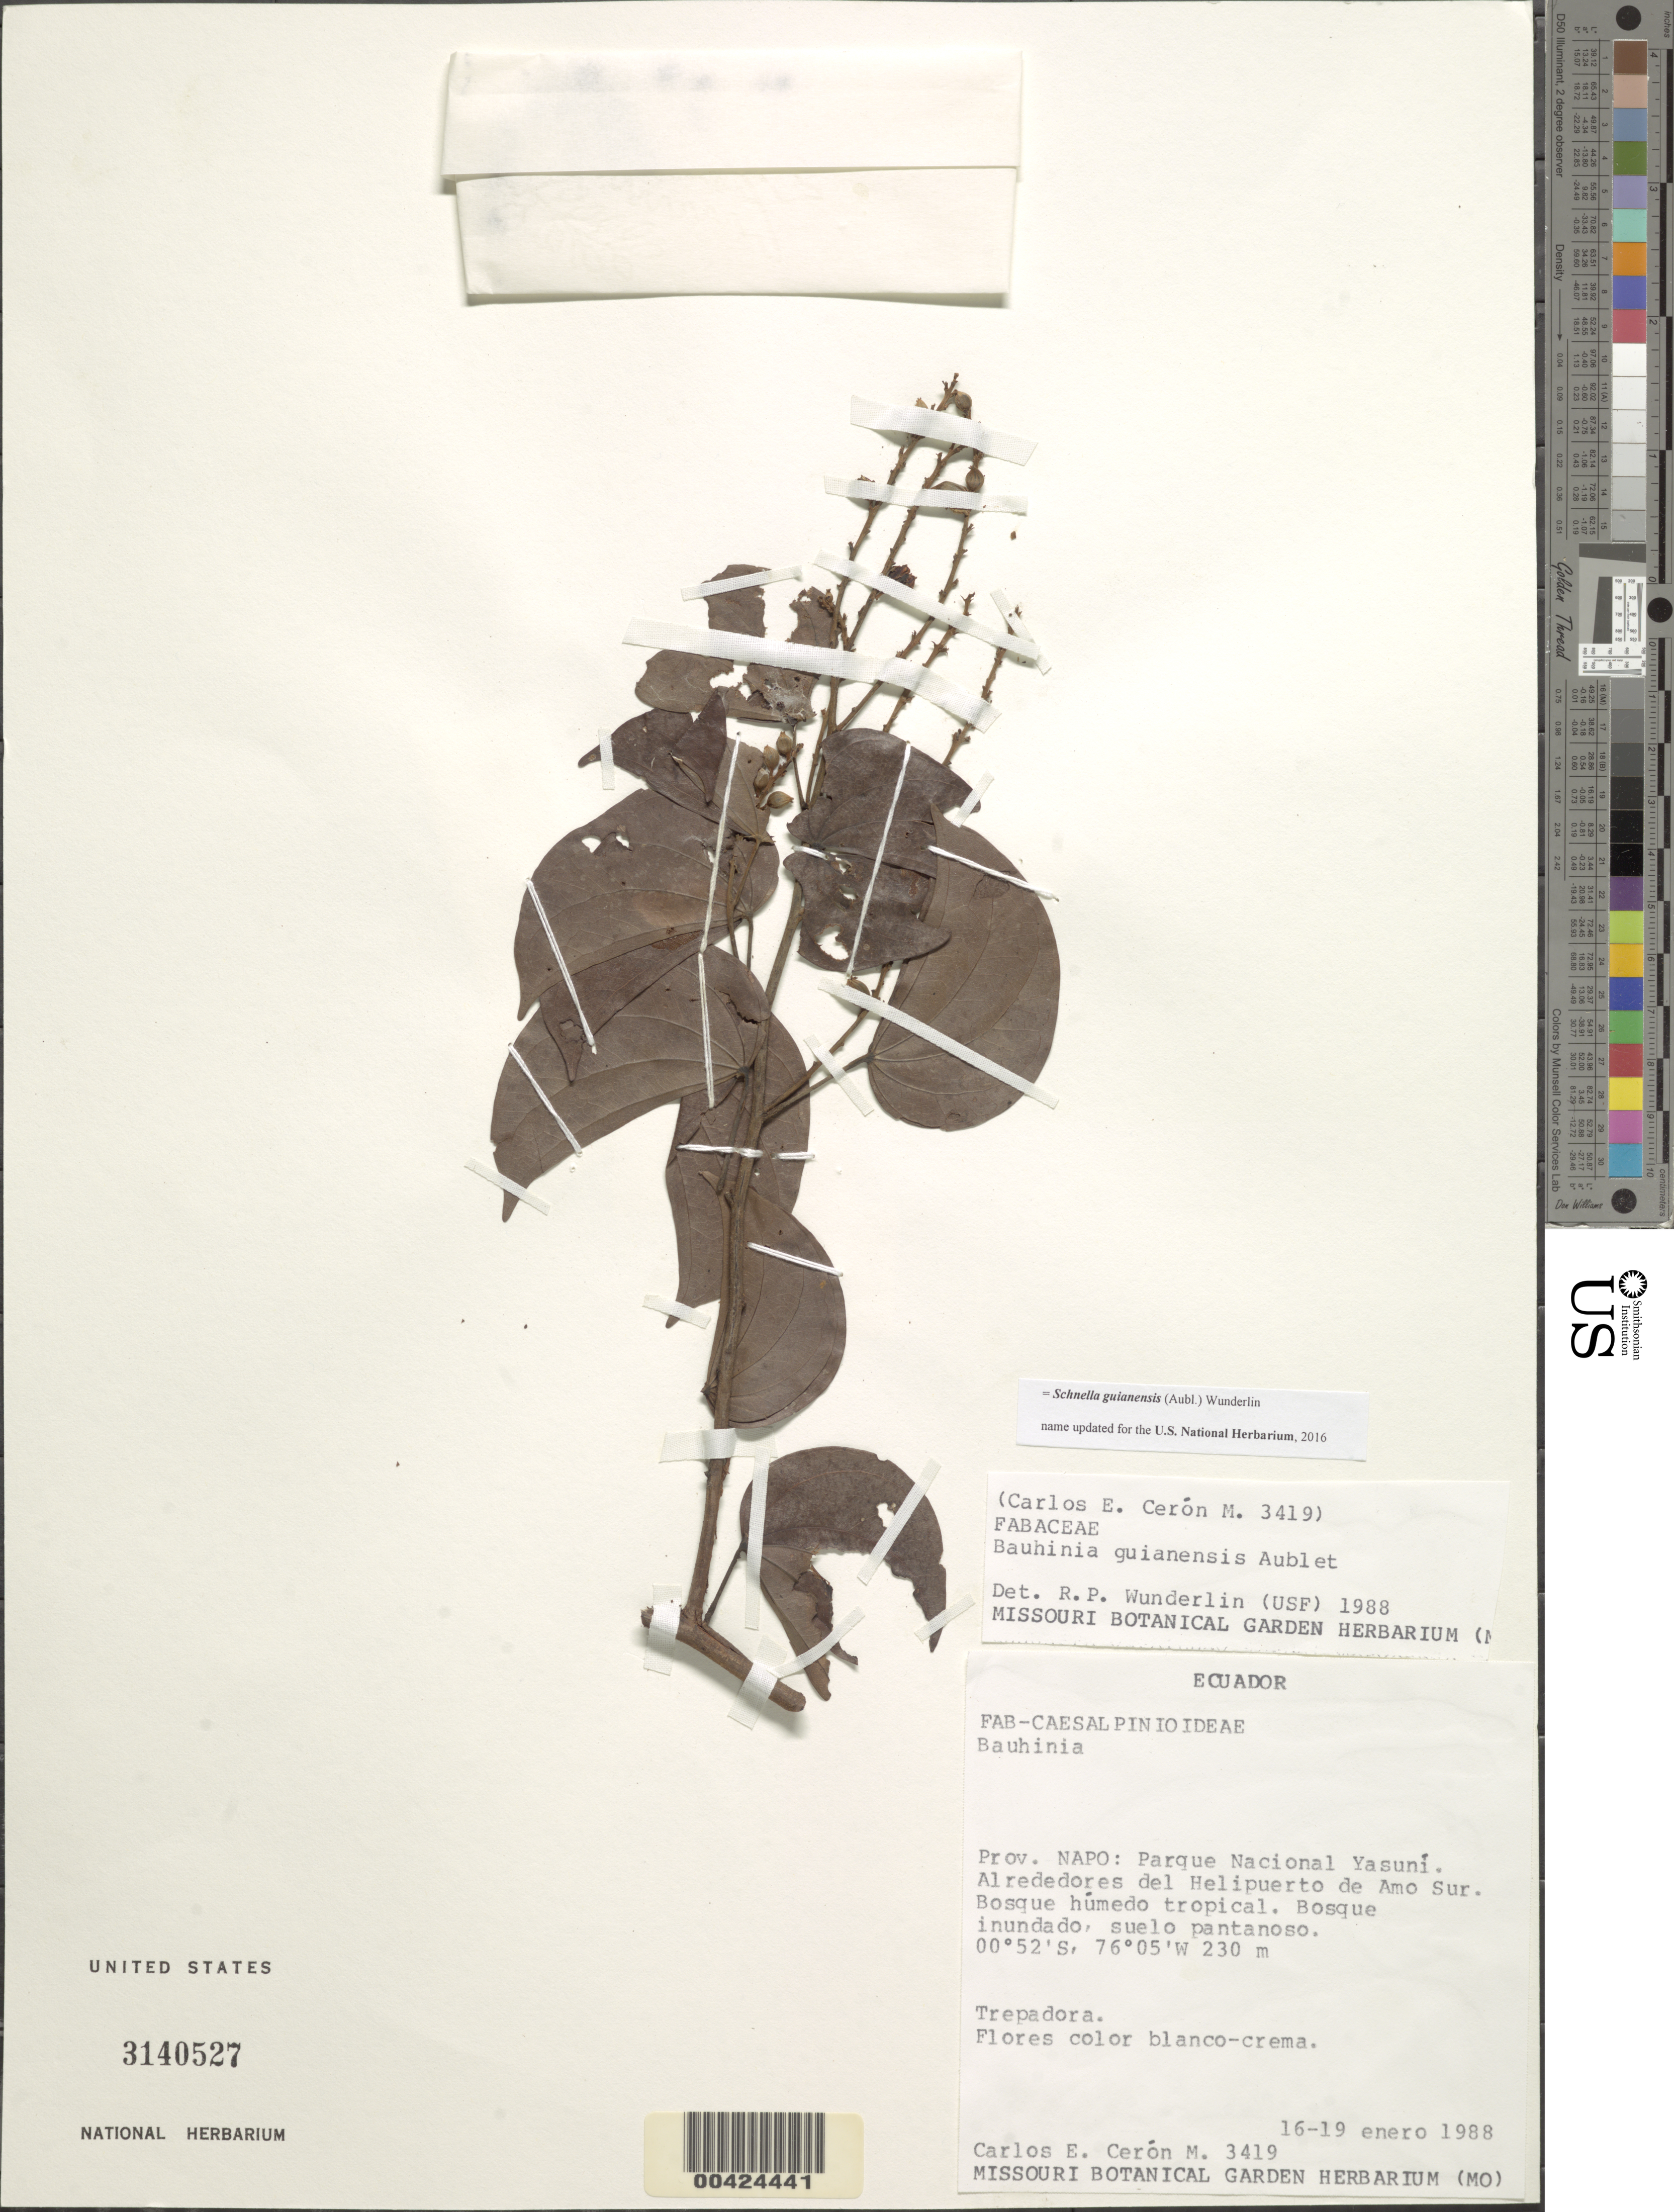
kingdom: Plantae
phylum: Tracheophyta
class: Magnoliopsida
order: Fabales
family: Fabaceae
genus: Schnella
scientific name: Schnella guianensis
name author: (Aubl.) Wunderlin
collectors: C. E. Cerón M.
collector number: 3419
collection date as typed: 16 Jan 1988 to 19 Jan 1988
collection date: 1988-01-16/1988-01-19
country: Ecuador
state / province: Napo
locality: Parque Nacional yasuni; Alrededores del heliPuerto de amo sur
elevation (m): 230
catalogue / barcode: US 3140527